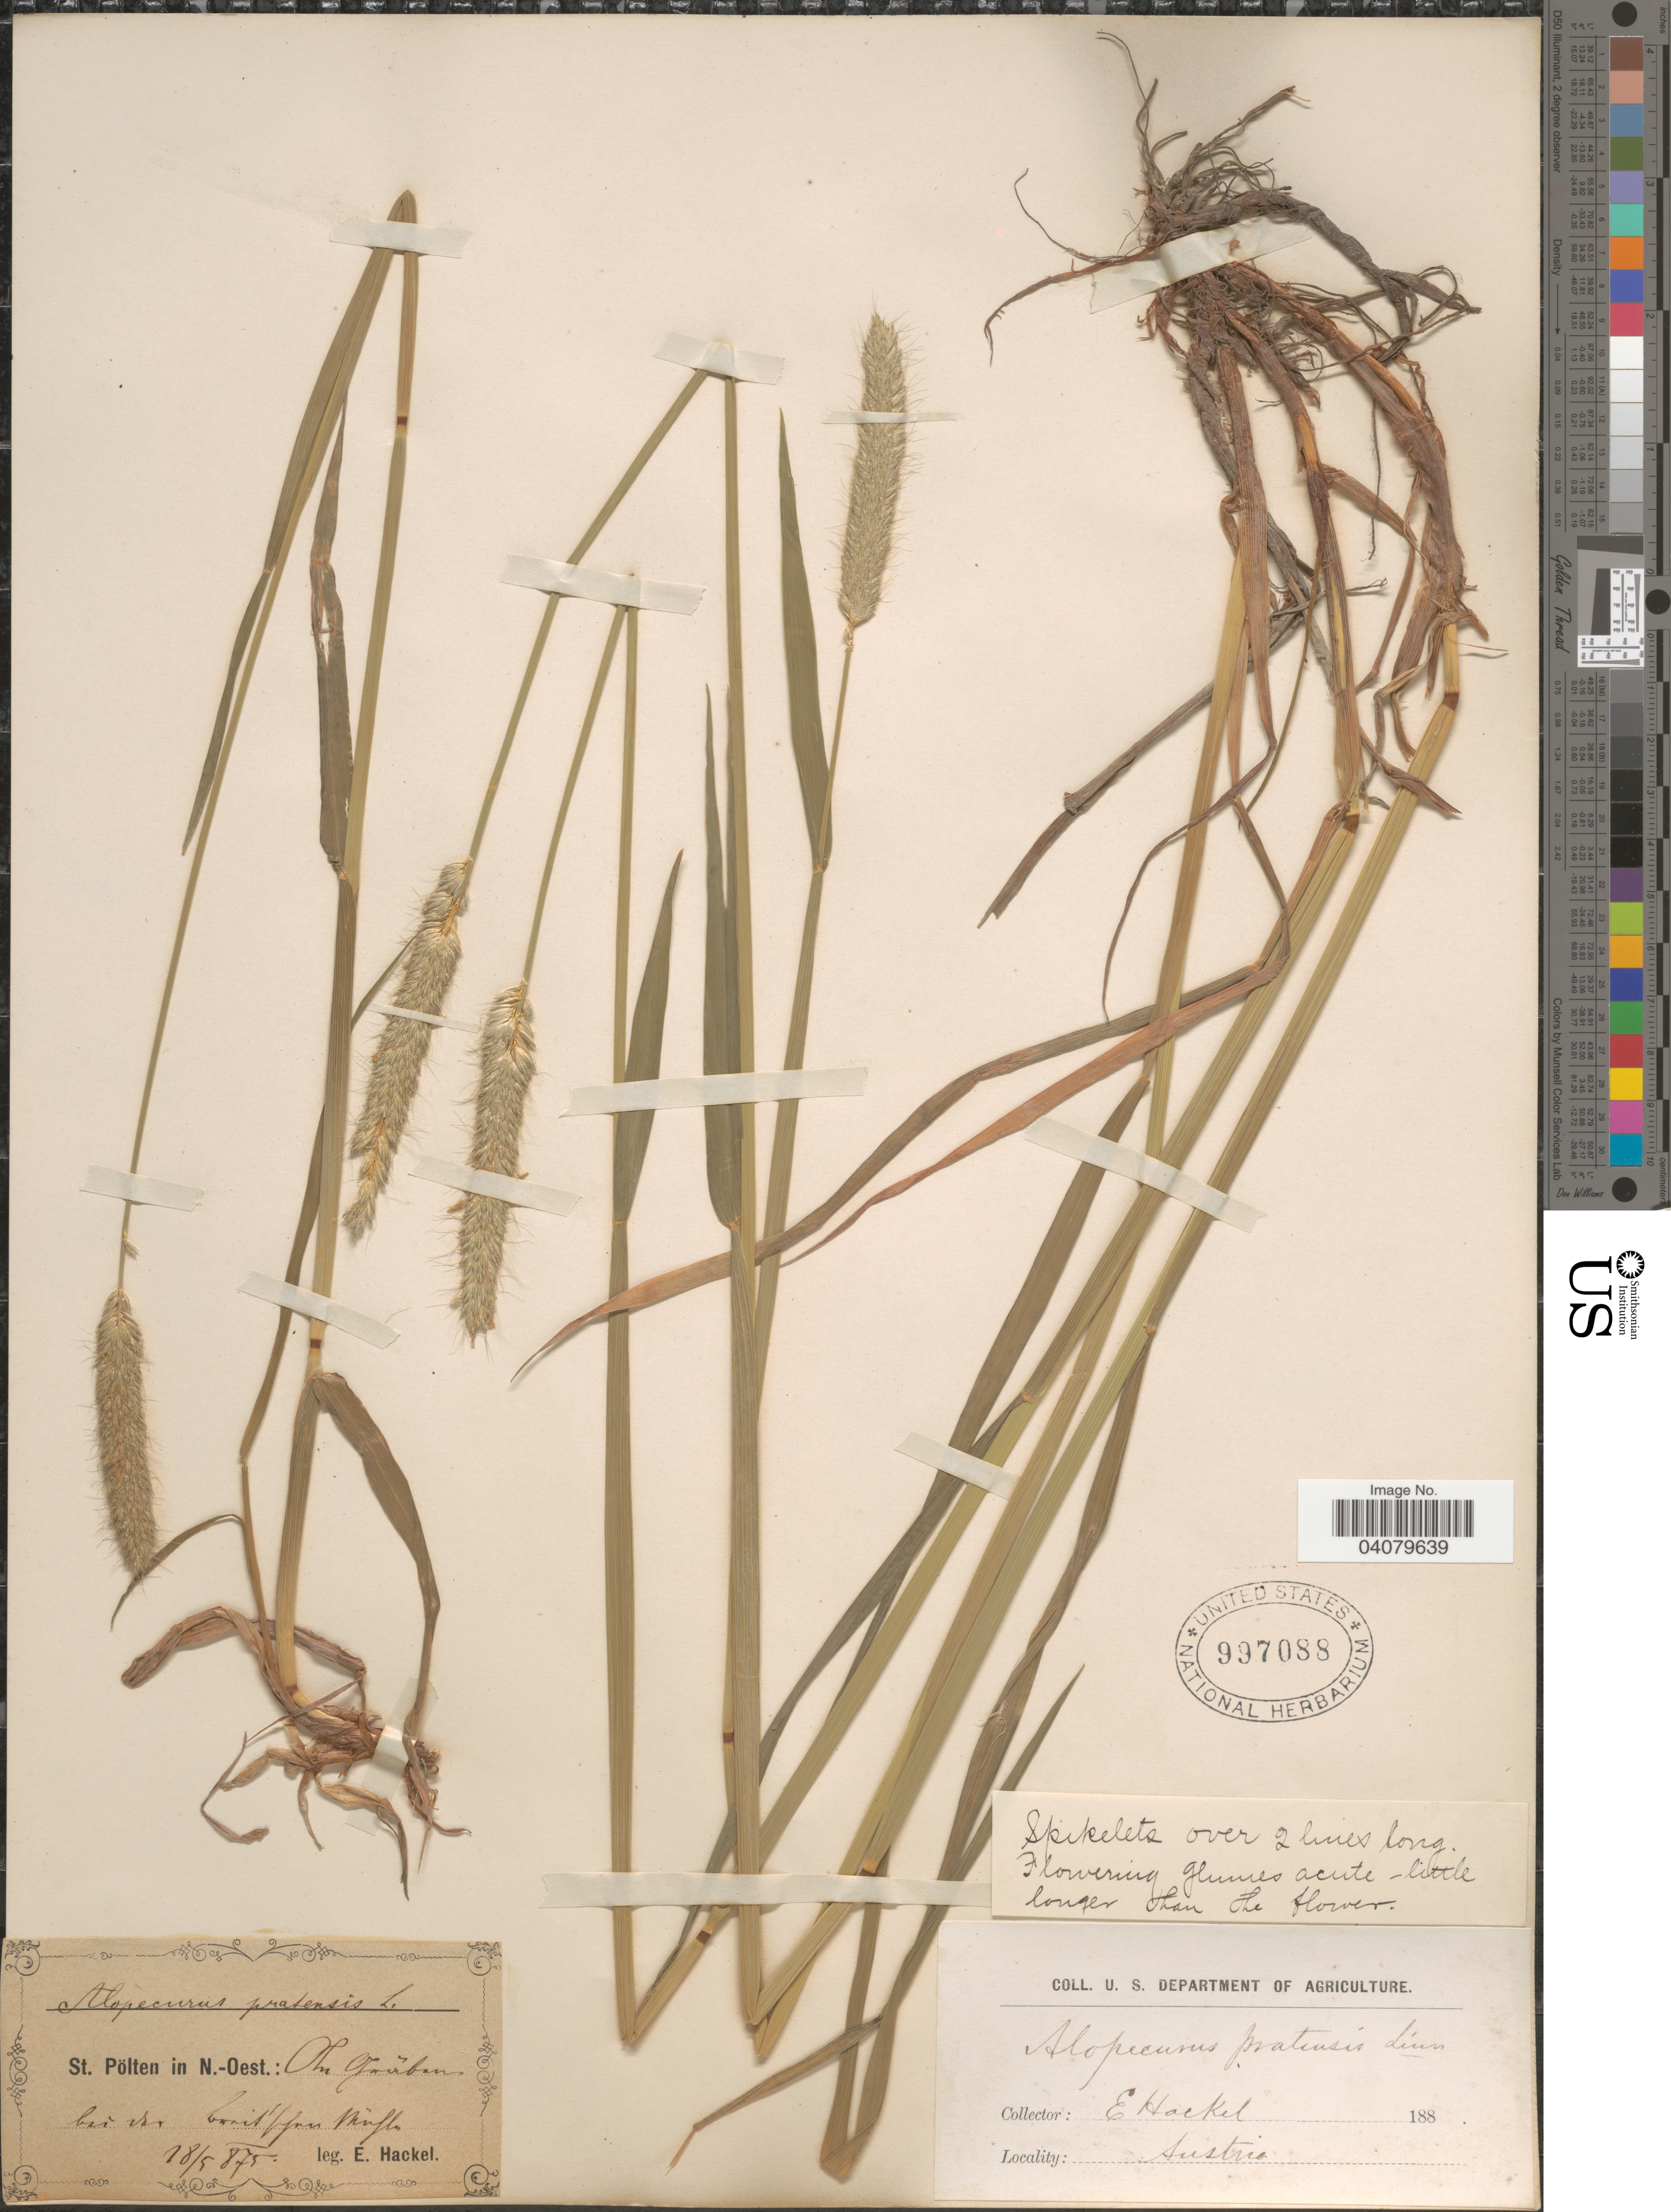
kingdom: Plantae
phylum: Tracheophyta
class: Liliopsida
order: Poales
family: Poaceae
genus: Alopecurus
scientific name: Alopecurus pratensis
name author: L.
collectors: E. Hackel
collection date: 1875-05-18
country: Austria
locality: St. Pölten in N.-Oest.: Am Gareban bei der Comitffan Müfln.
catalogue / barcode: US 997088